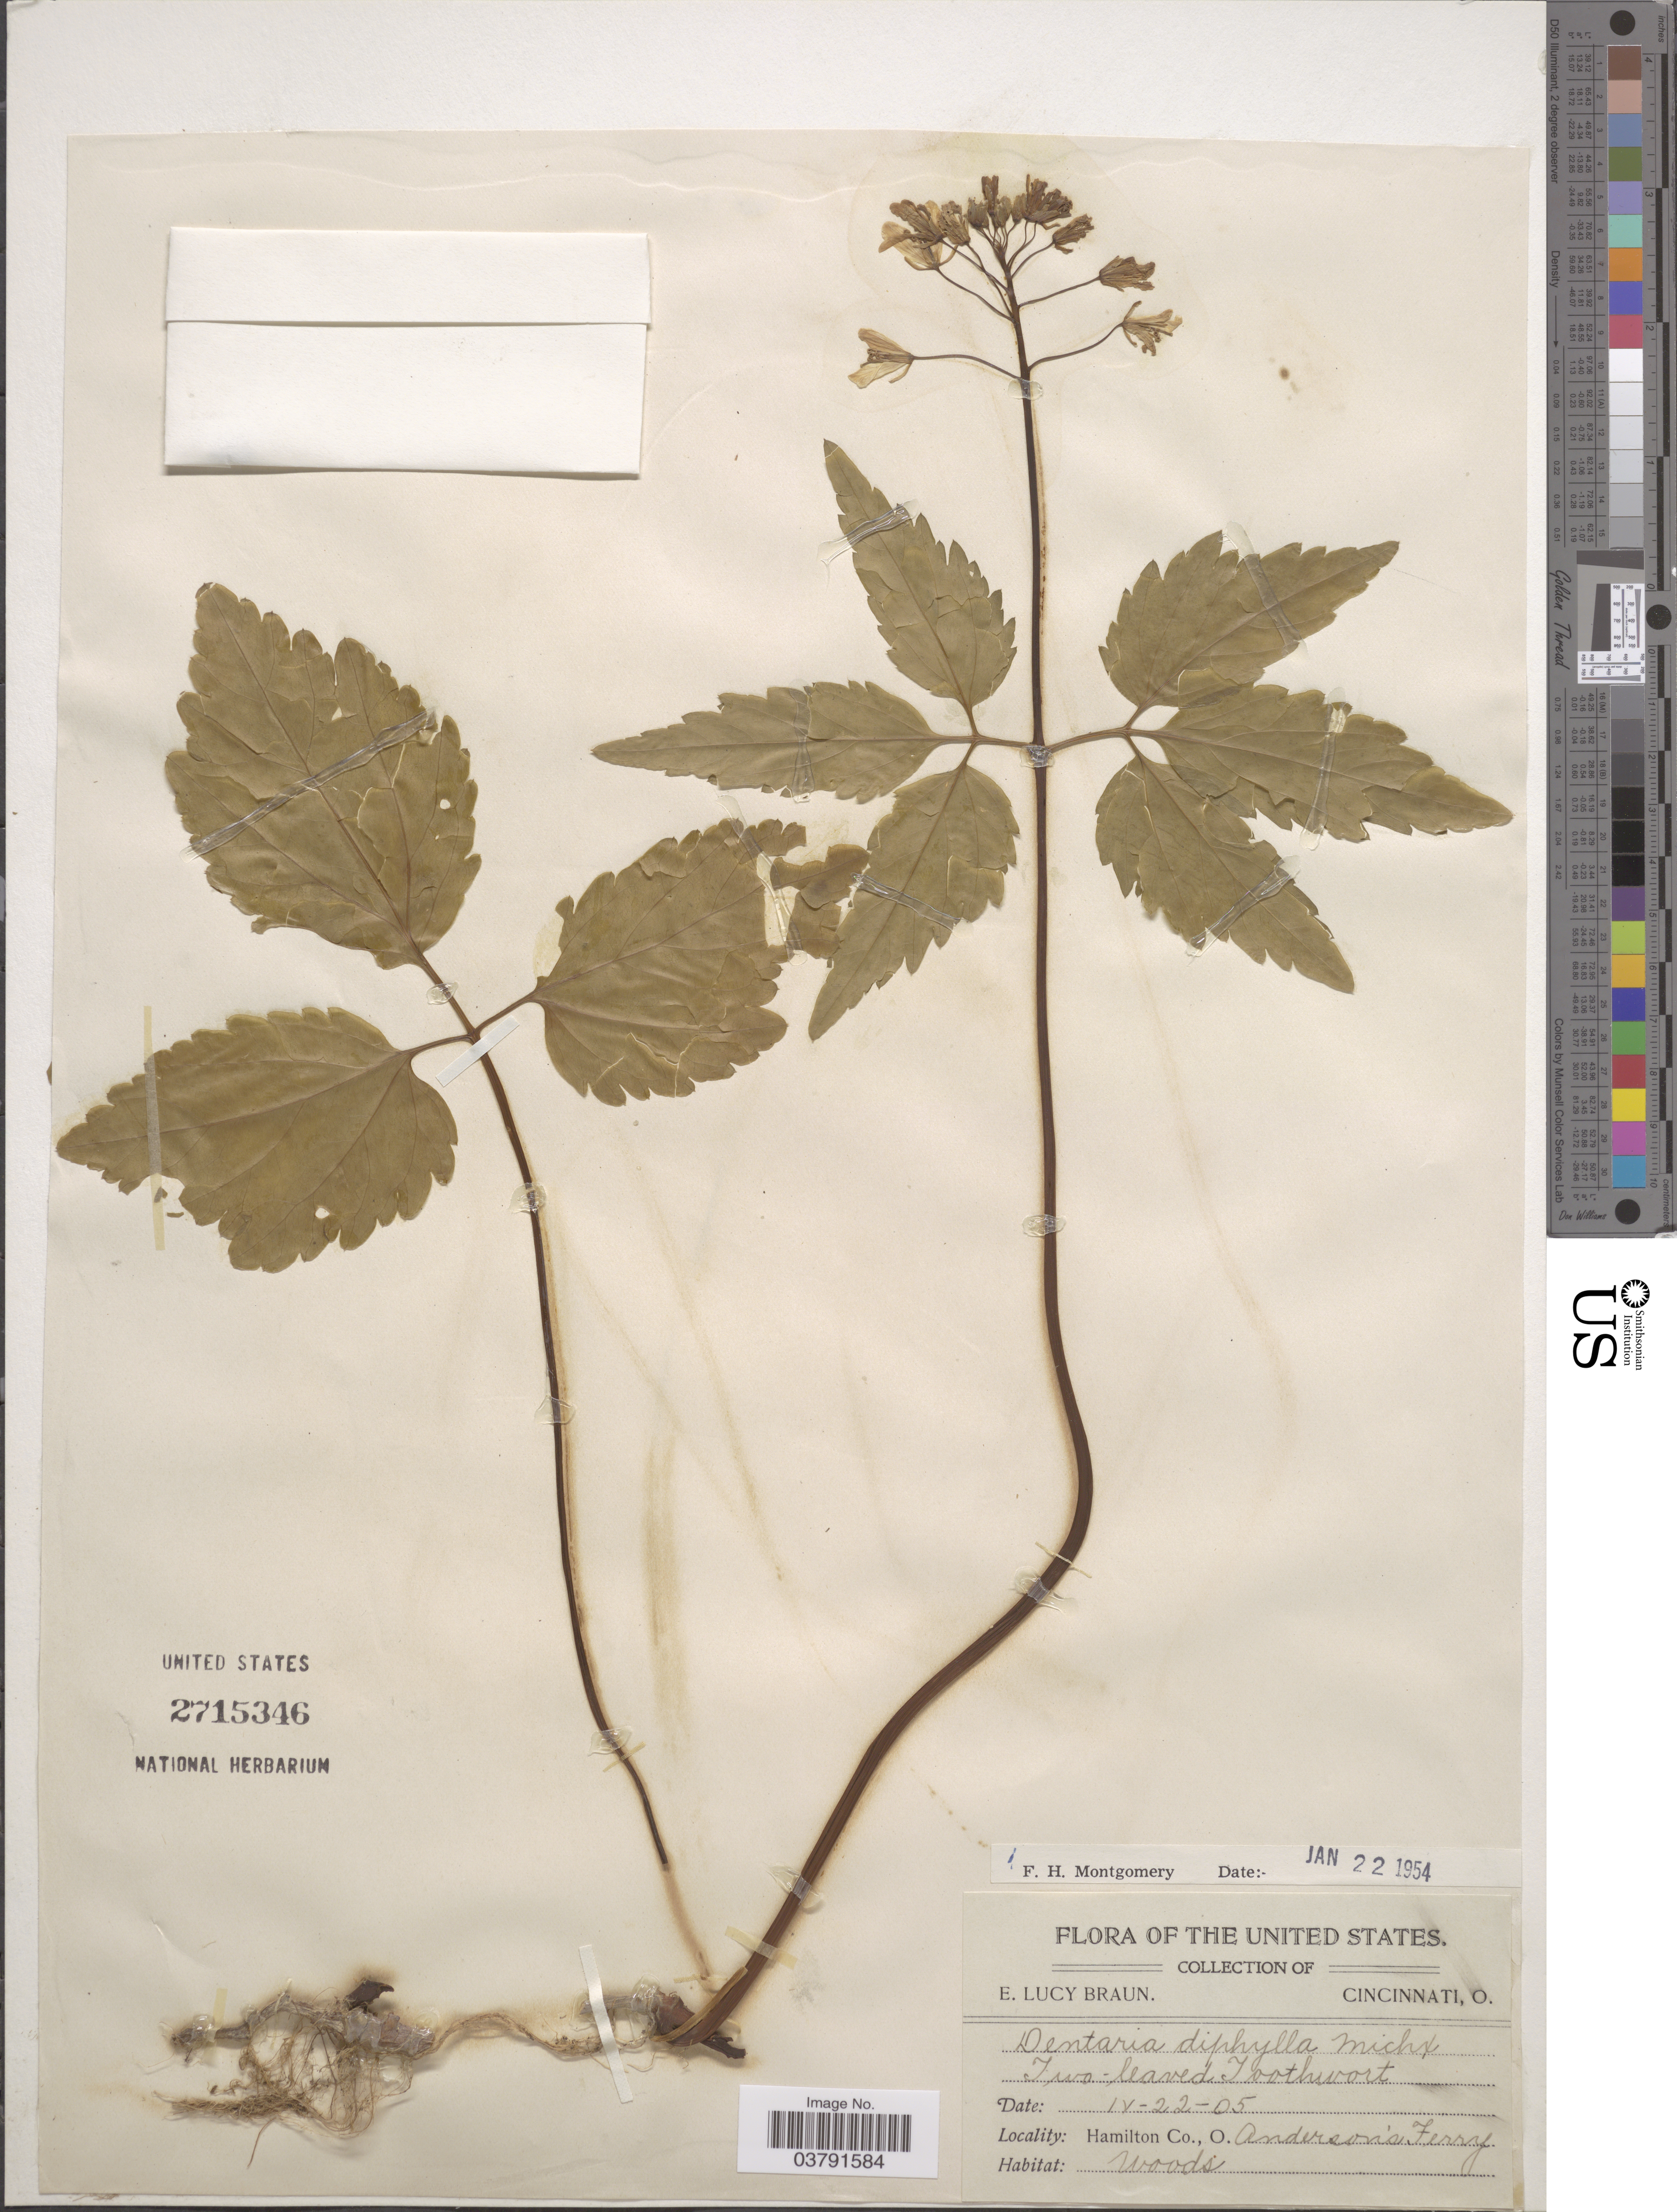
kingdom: Plantae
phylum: Tracheophyta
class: Magnoliopsida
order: Brassicales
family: Brassicaceae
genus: Dentaria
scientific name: Dentaria diphylla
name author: Michx.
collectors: E. L. Braun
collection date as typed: Transcribed d/m/y: 22/4/5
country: United States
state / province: Ohio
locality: Hamilton Co., Anderson's ferry.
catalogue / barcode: US 2715346